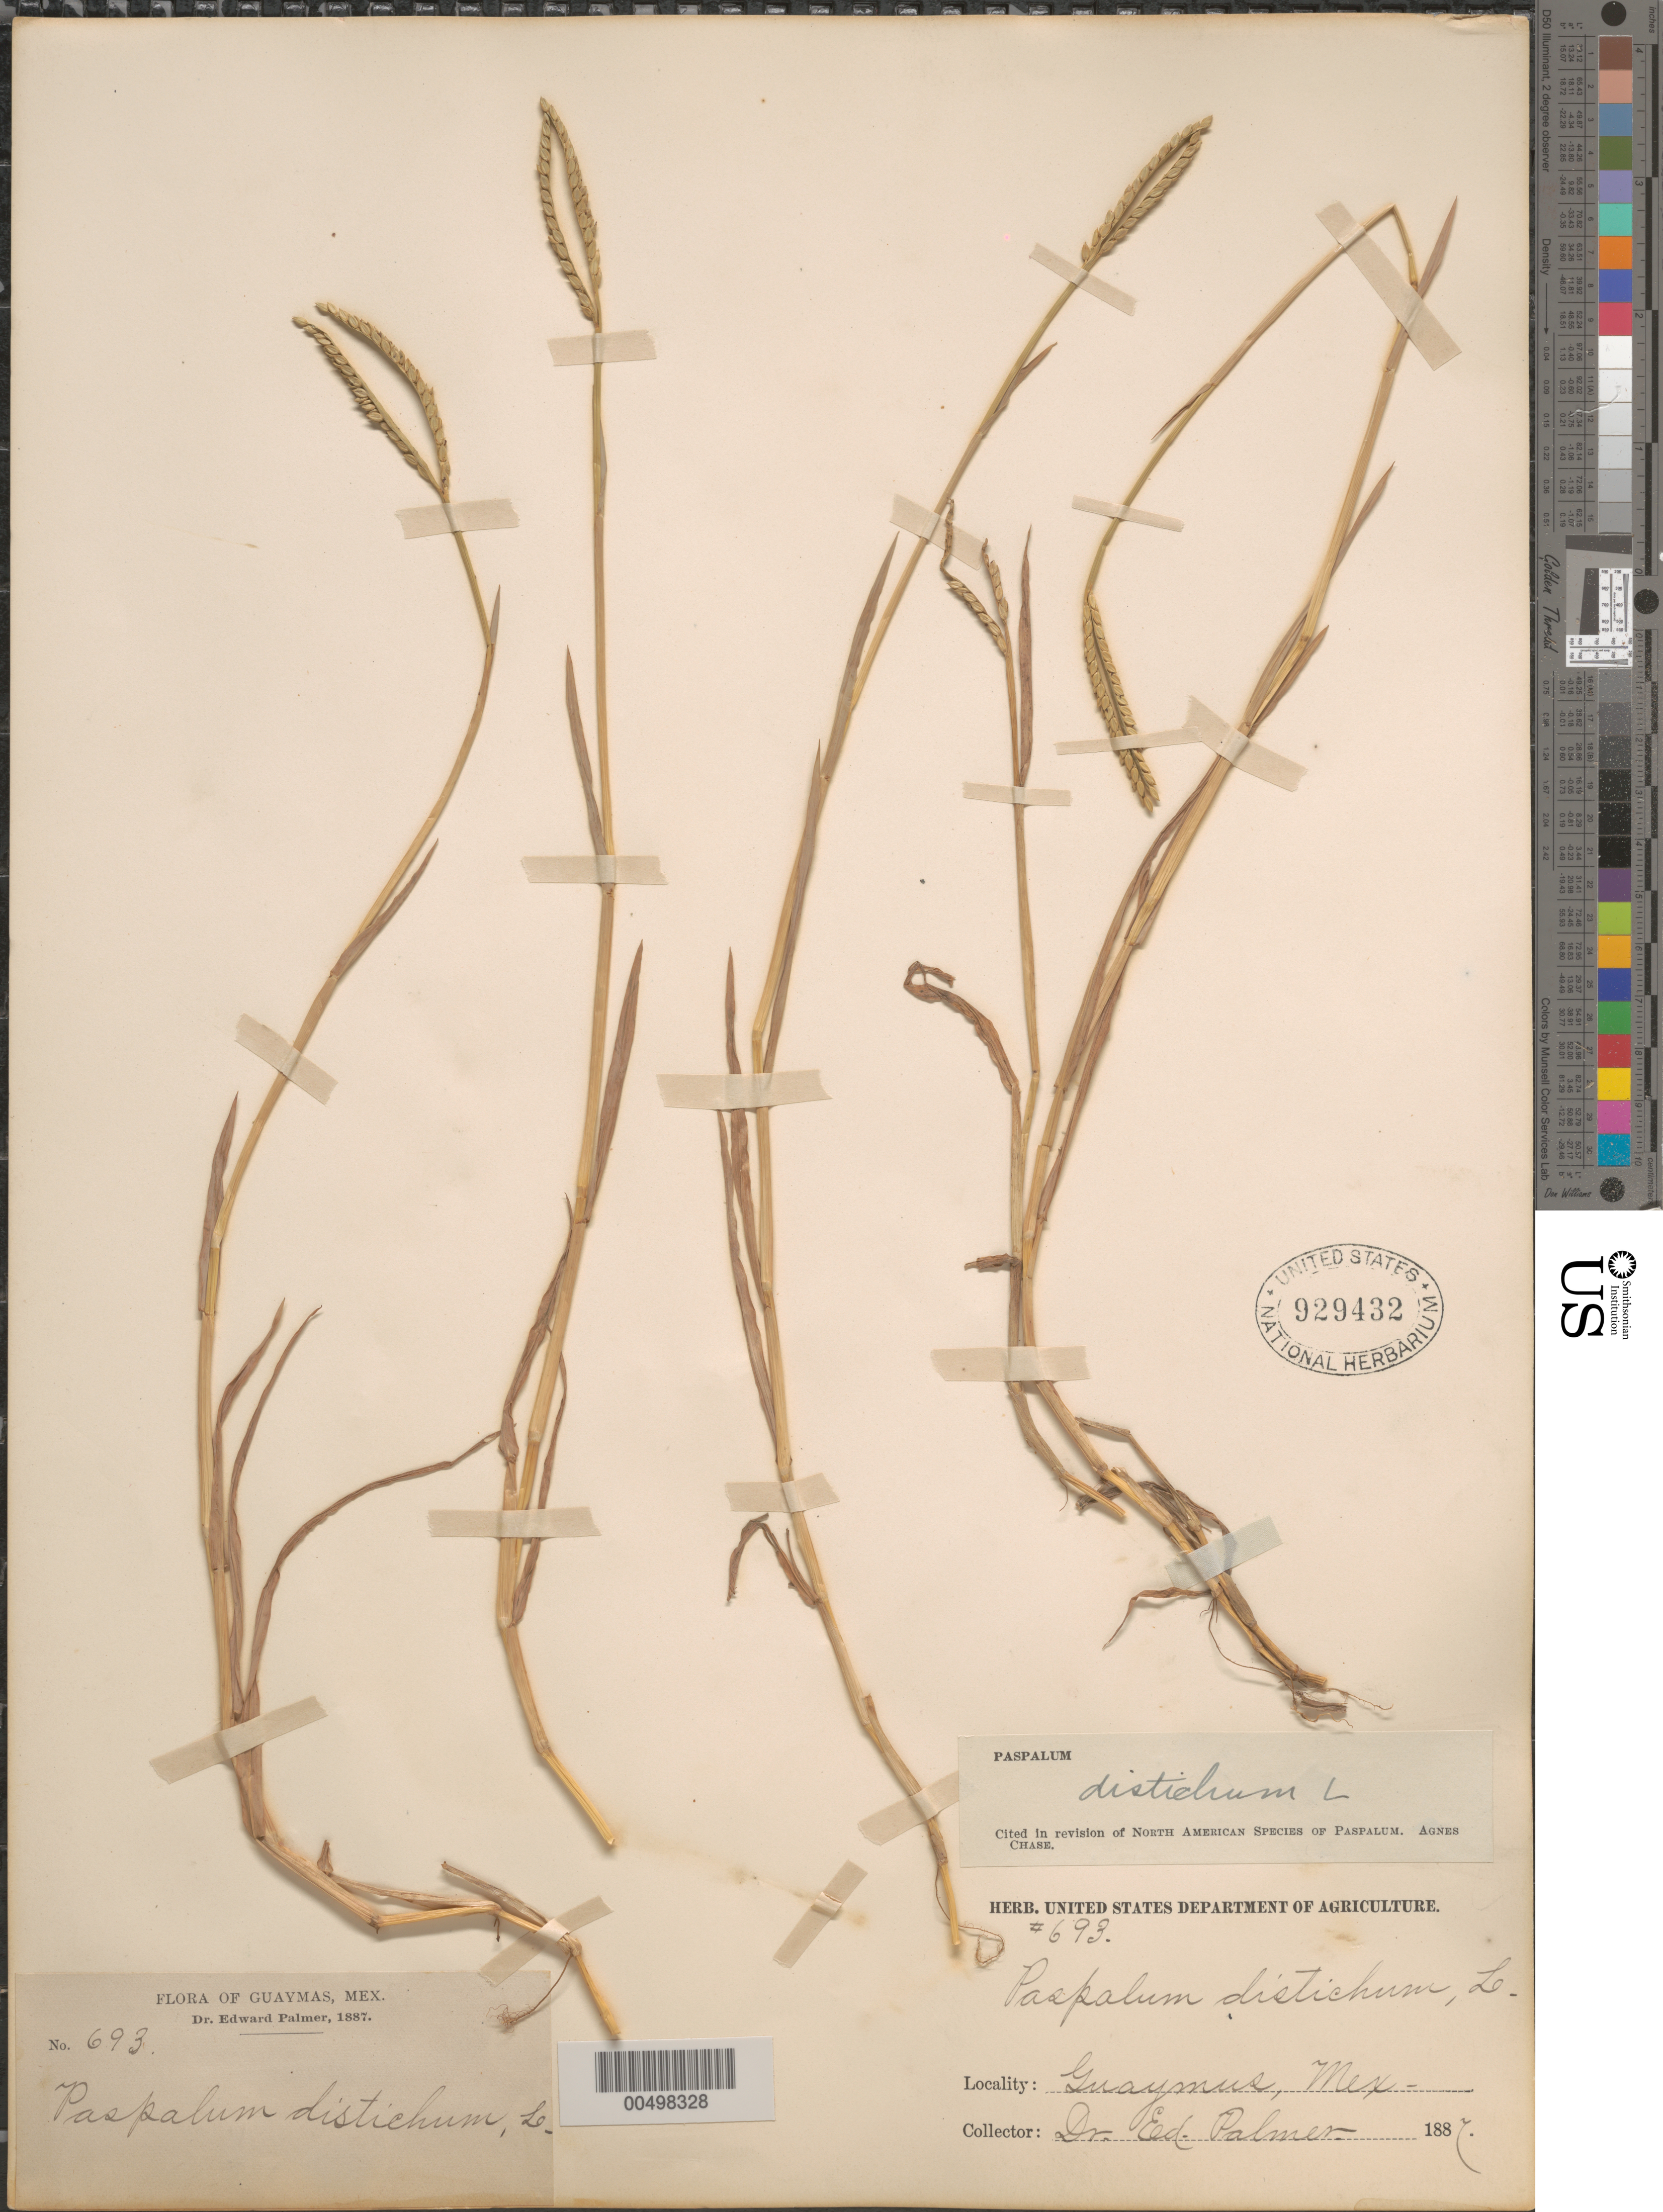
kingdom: Plantae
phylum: Tracheophyta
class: Liliopsida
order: Poales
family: Poaceae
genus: Paspalum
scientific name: Paspalum paspaloides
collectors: E. Palmer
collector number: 693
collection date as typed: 1887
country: Mexico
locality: Guaymas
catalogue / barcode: US 929432